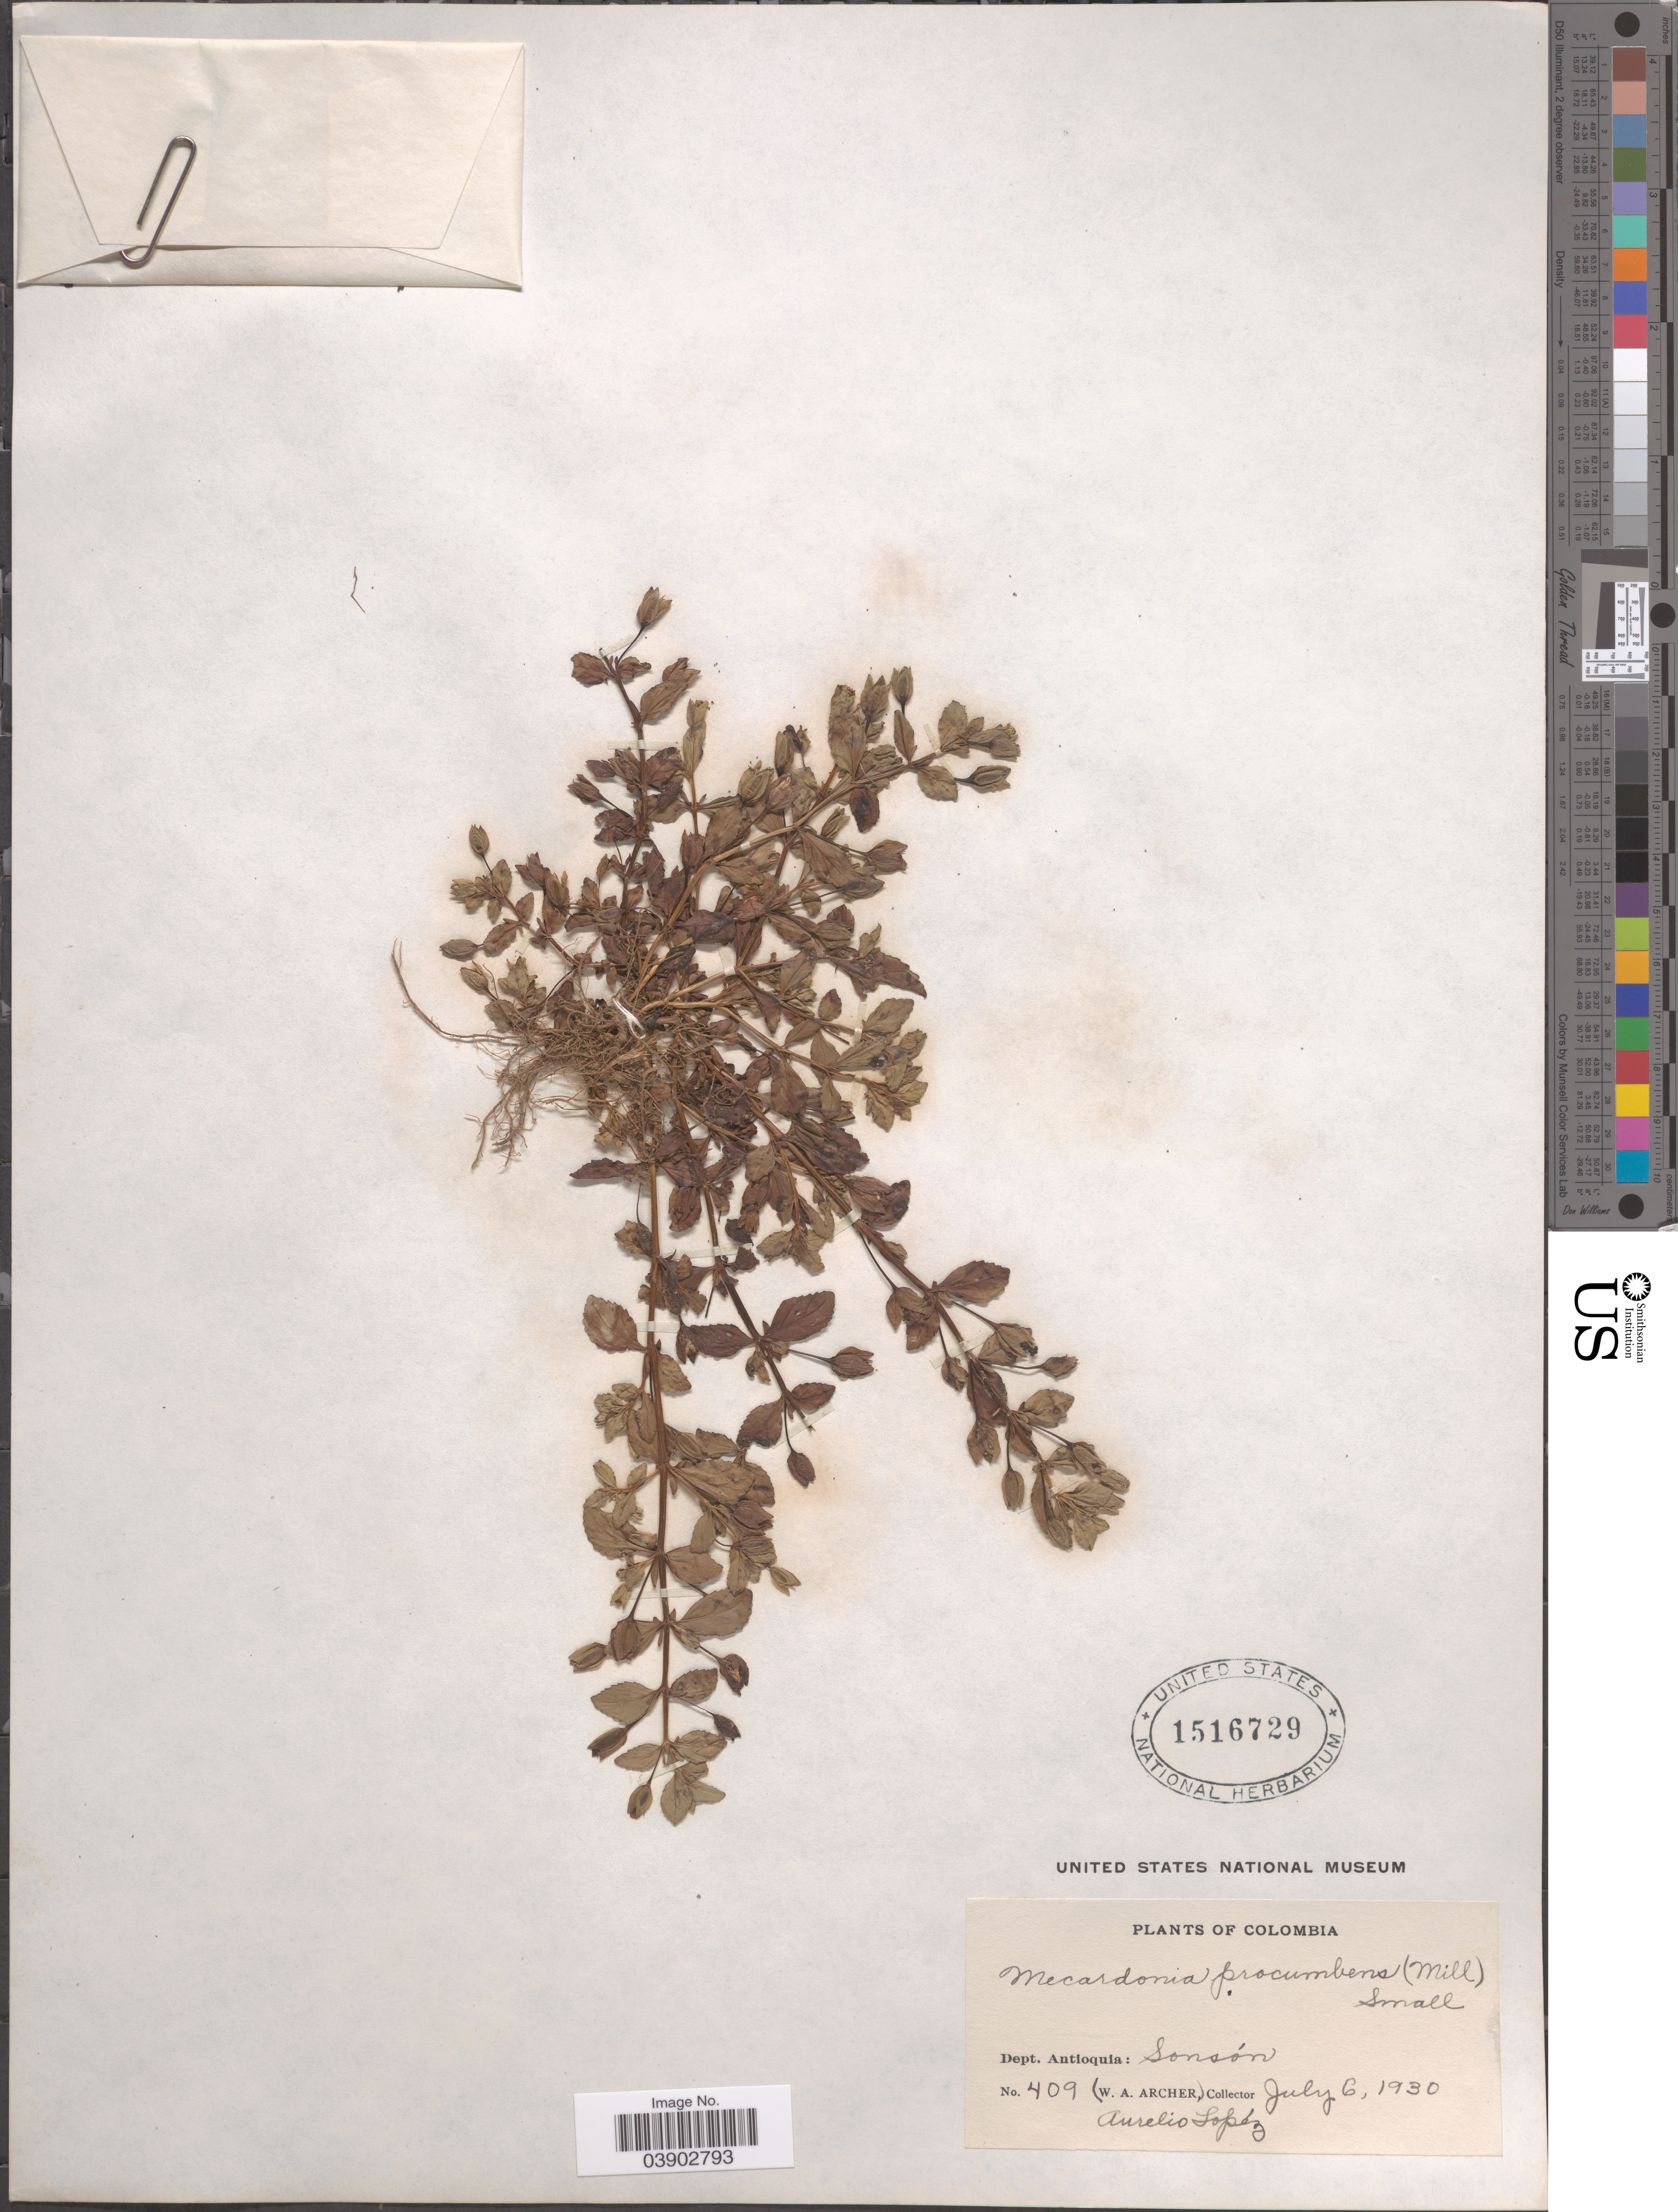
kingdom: Plantae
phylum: Tracheophyta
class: Magnoliopsida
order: Lamiales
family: Plantaginaceae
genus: Mecardonia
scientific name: Mecardonia procumbens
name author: (Mill.) Small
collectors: A. Lopez & W. Archer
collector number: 409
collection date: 1930-07-06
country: Colombia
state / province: Antioquia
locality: Dept. Antioquia: Sonsón.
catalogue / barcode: US 1516729